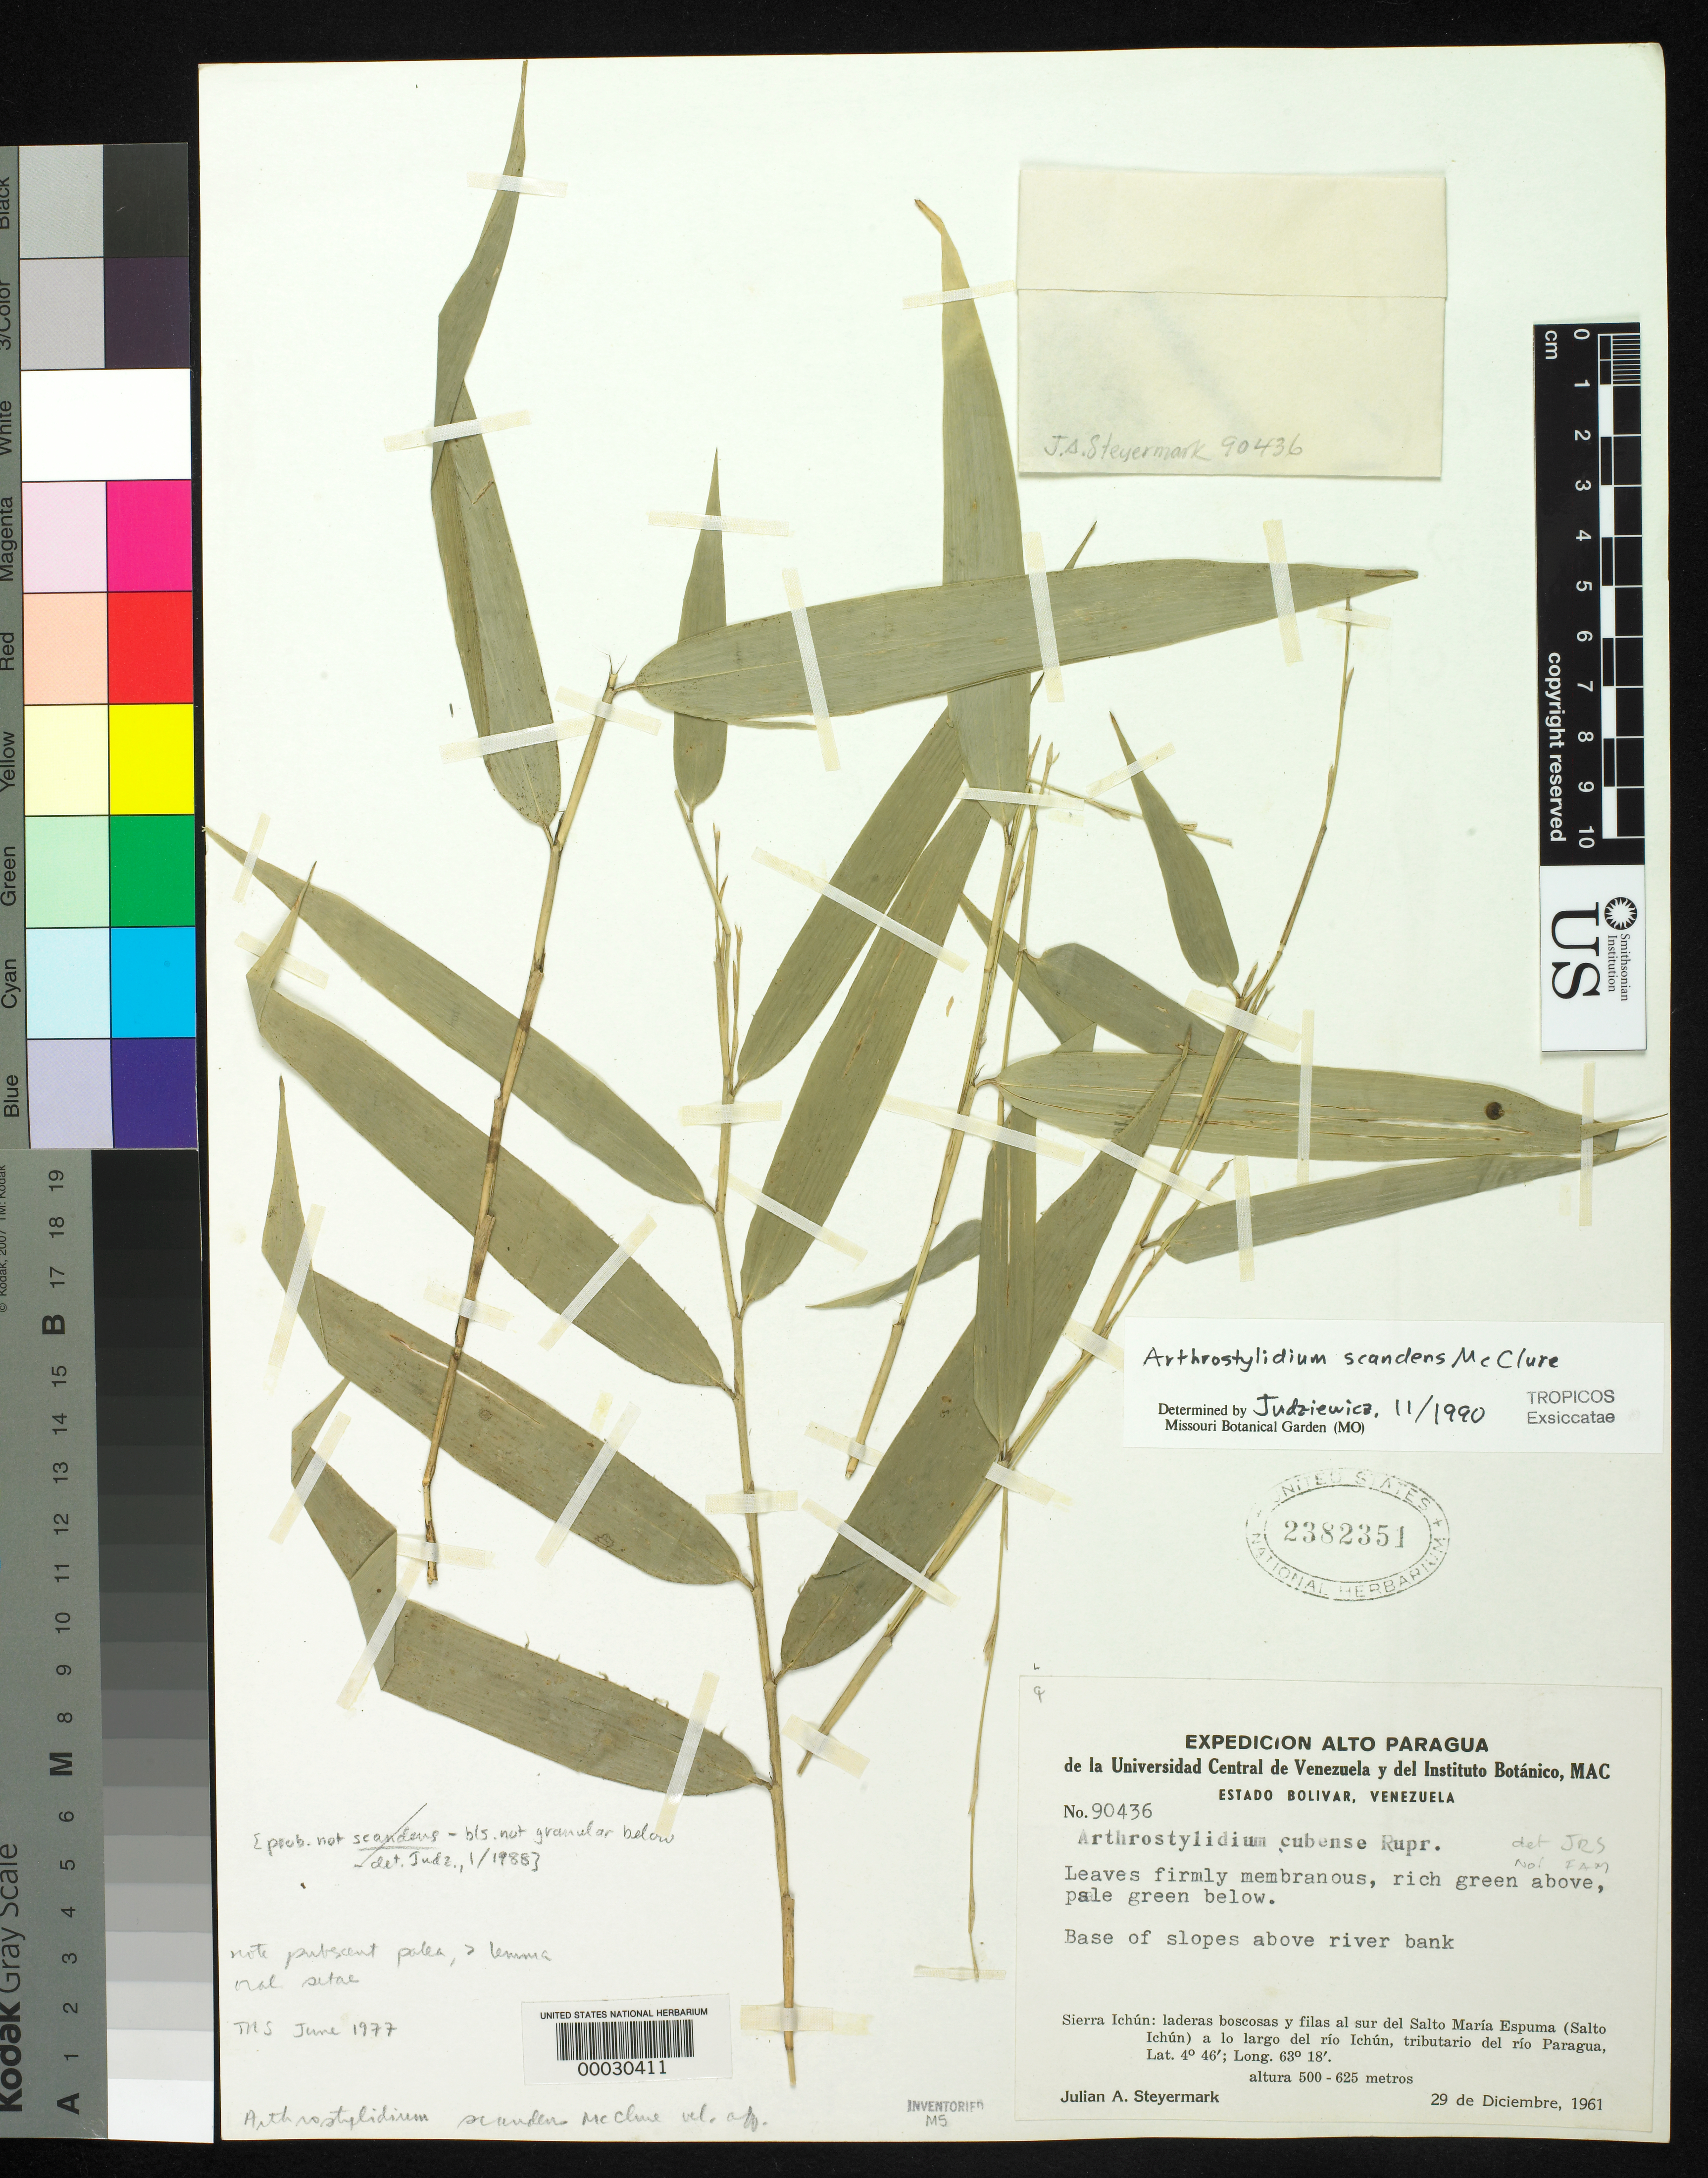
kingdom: Plantae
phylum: Tracheophyta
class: Liliopsida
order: Poales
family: Poaceae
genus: Arthrostylidium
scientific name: Arthrostylidium scandens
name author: McClure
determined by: Judziewicz, E. J.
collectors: J. Steyermark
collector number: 90436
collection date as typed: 29 Dec 1961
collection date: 1961-12-29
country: Venezuela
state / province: Bolivar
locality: Sierra ichun; al sur del salto maria espuma, salto ichun, a lo largo del rio ichun, tributario del rio paragua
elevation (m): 500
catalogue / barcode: US 2382351